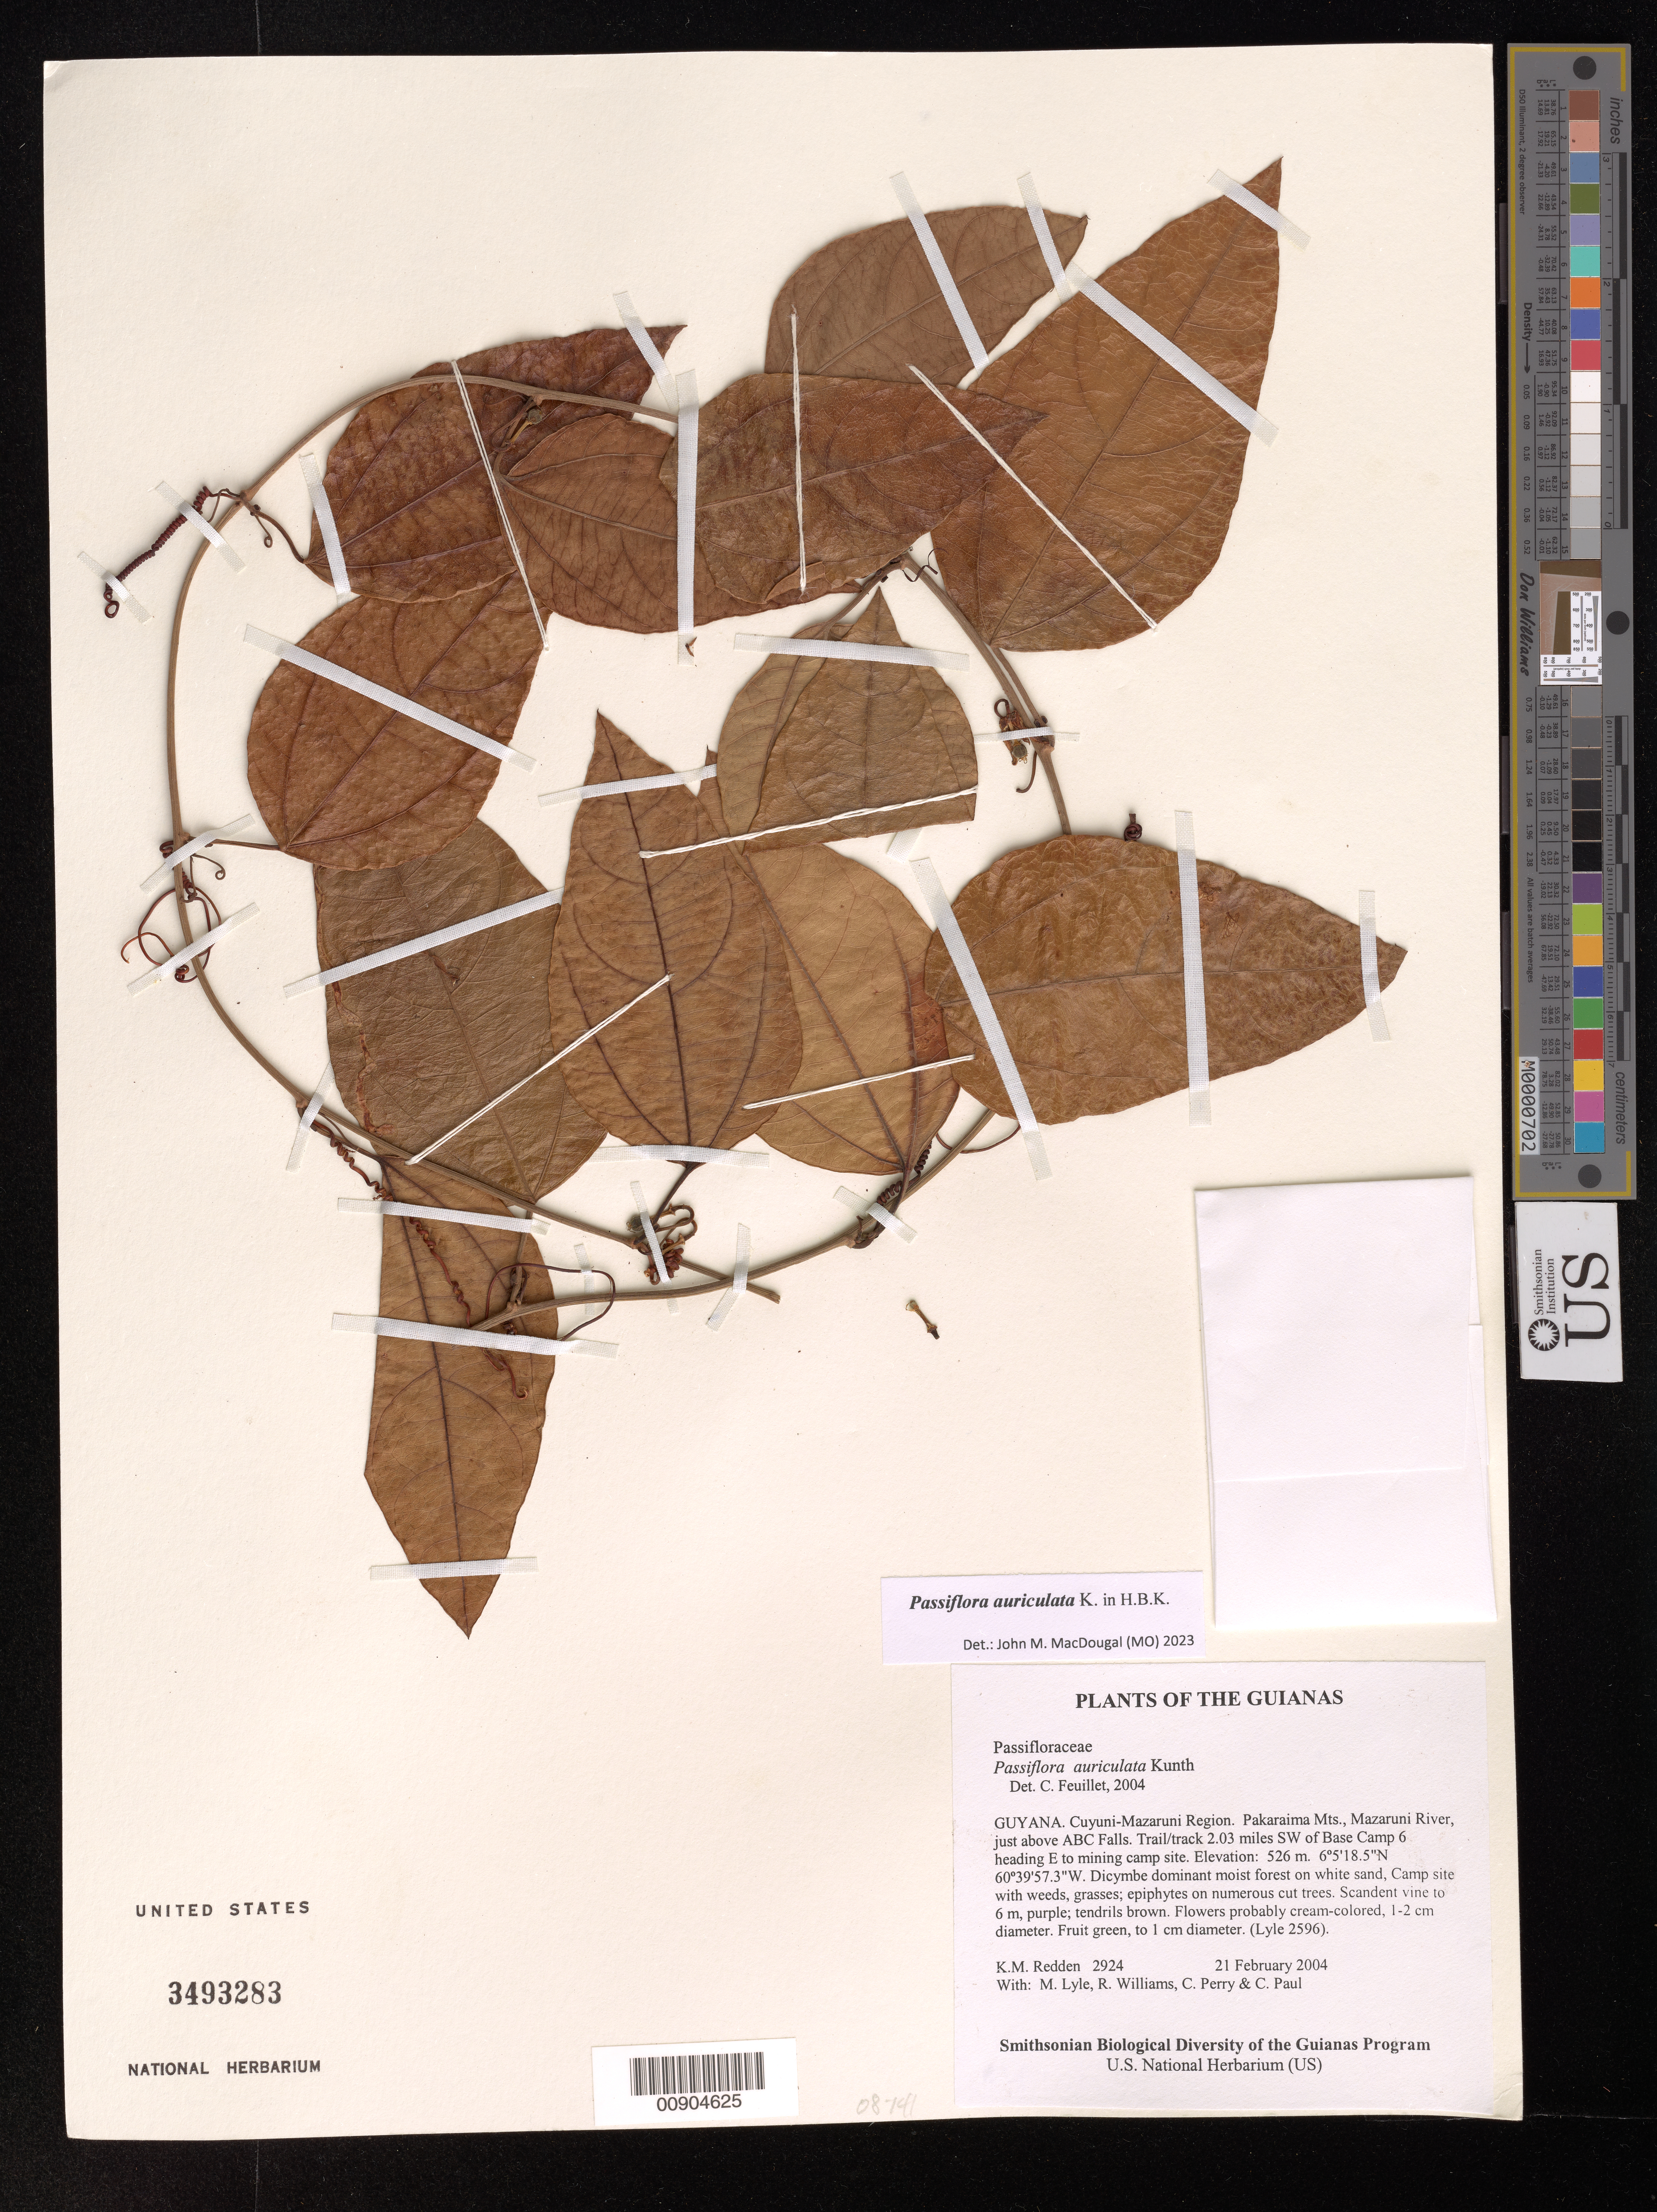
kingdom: Plantae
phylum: Tracheophyta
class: Magnoliopsida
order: Malpighiales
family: Passifloraceae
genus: Passiflora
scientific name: Passiflora auriculata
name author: Kunth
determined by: Feuillet, C.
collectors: K. M. Redden, M. Lyle, R. Williams, C. Perry & C. Paul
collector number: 2924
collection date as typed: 21 February 2004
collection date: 2004-02-21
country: Guyana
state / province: Cuyuni-Mazaruni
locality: Pakaraima Mts., Mazaruni River, just above ABC Falls. Trail/track 2.03 miles SW of Base Camp 6 heading E to mining camp site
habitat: Dicymbe dominant moist forest on white sand. Camp site with weeds, grasses; epiphytes on numerous cut trees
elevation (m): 526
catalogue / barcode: US 3493283